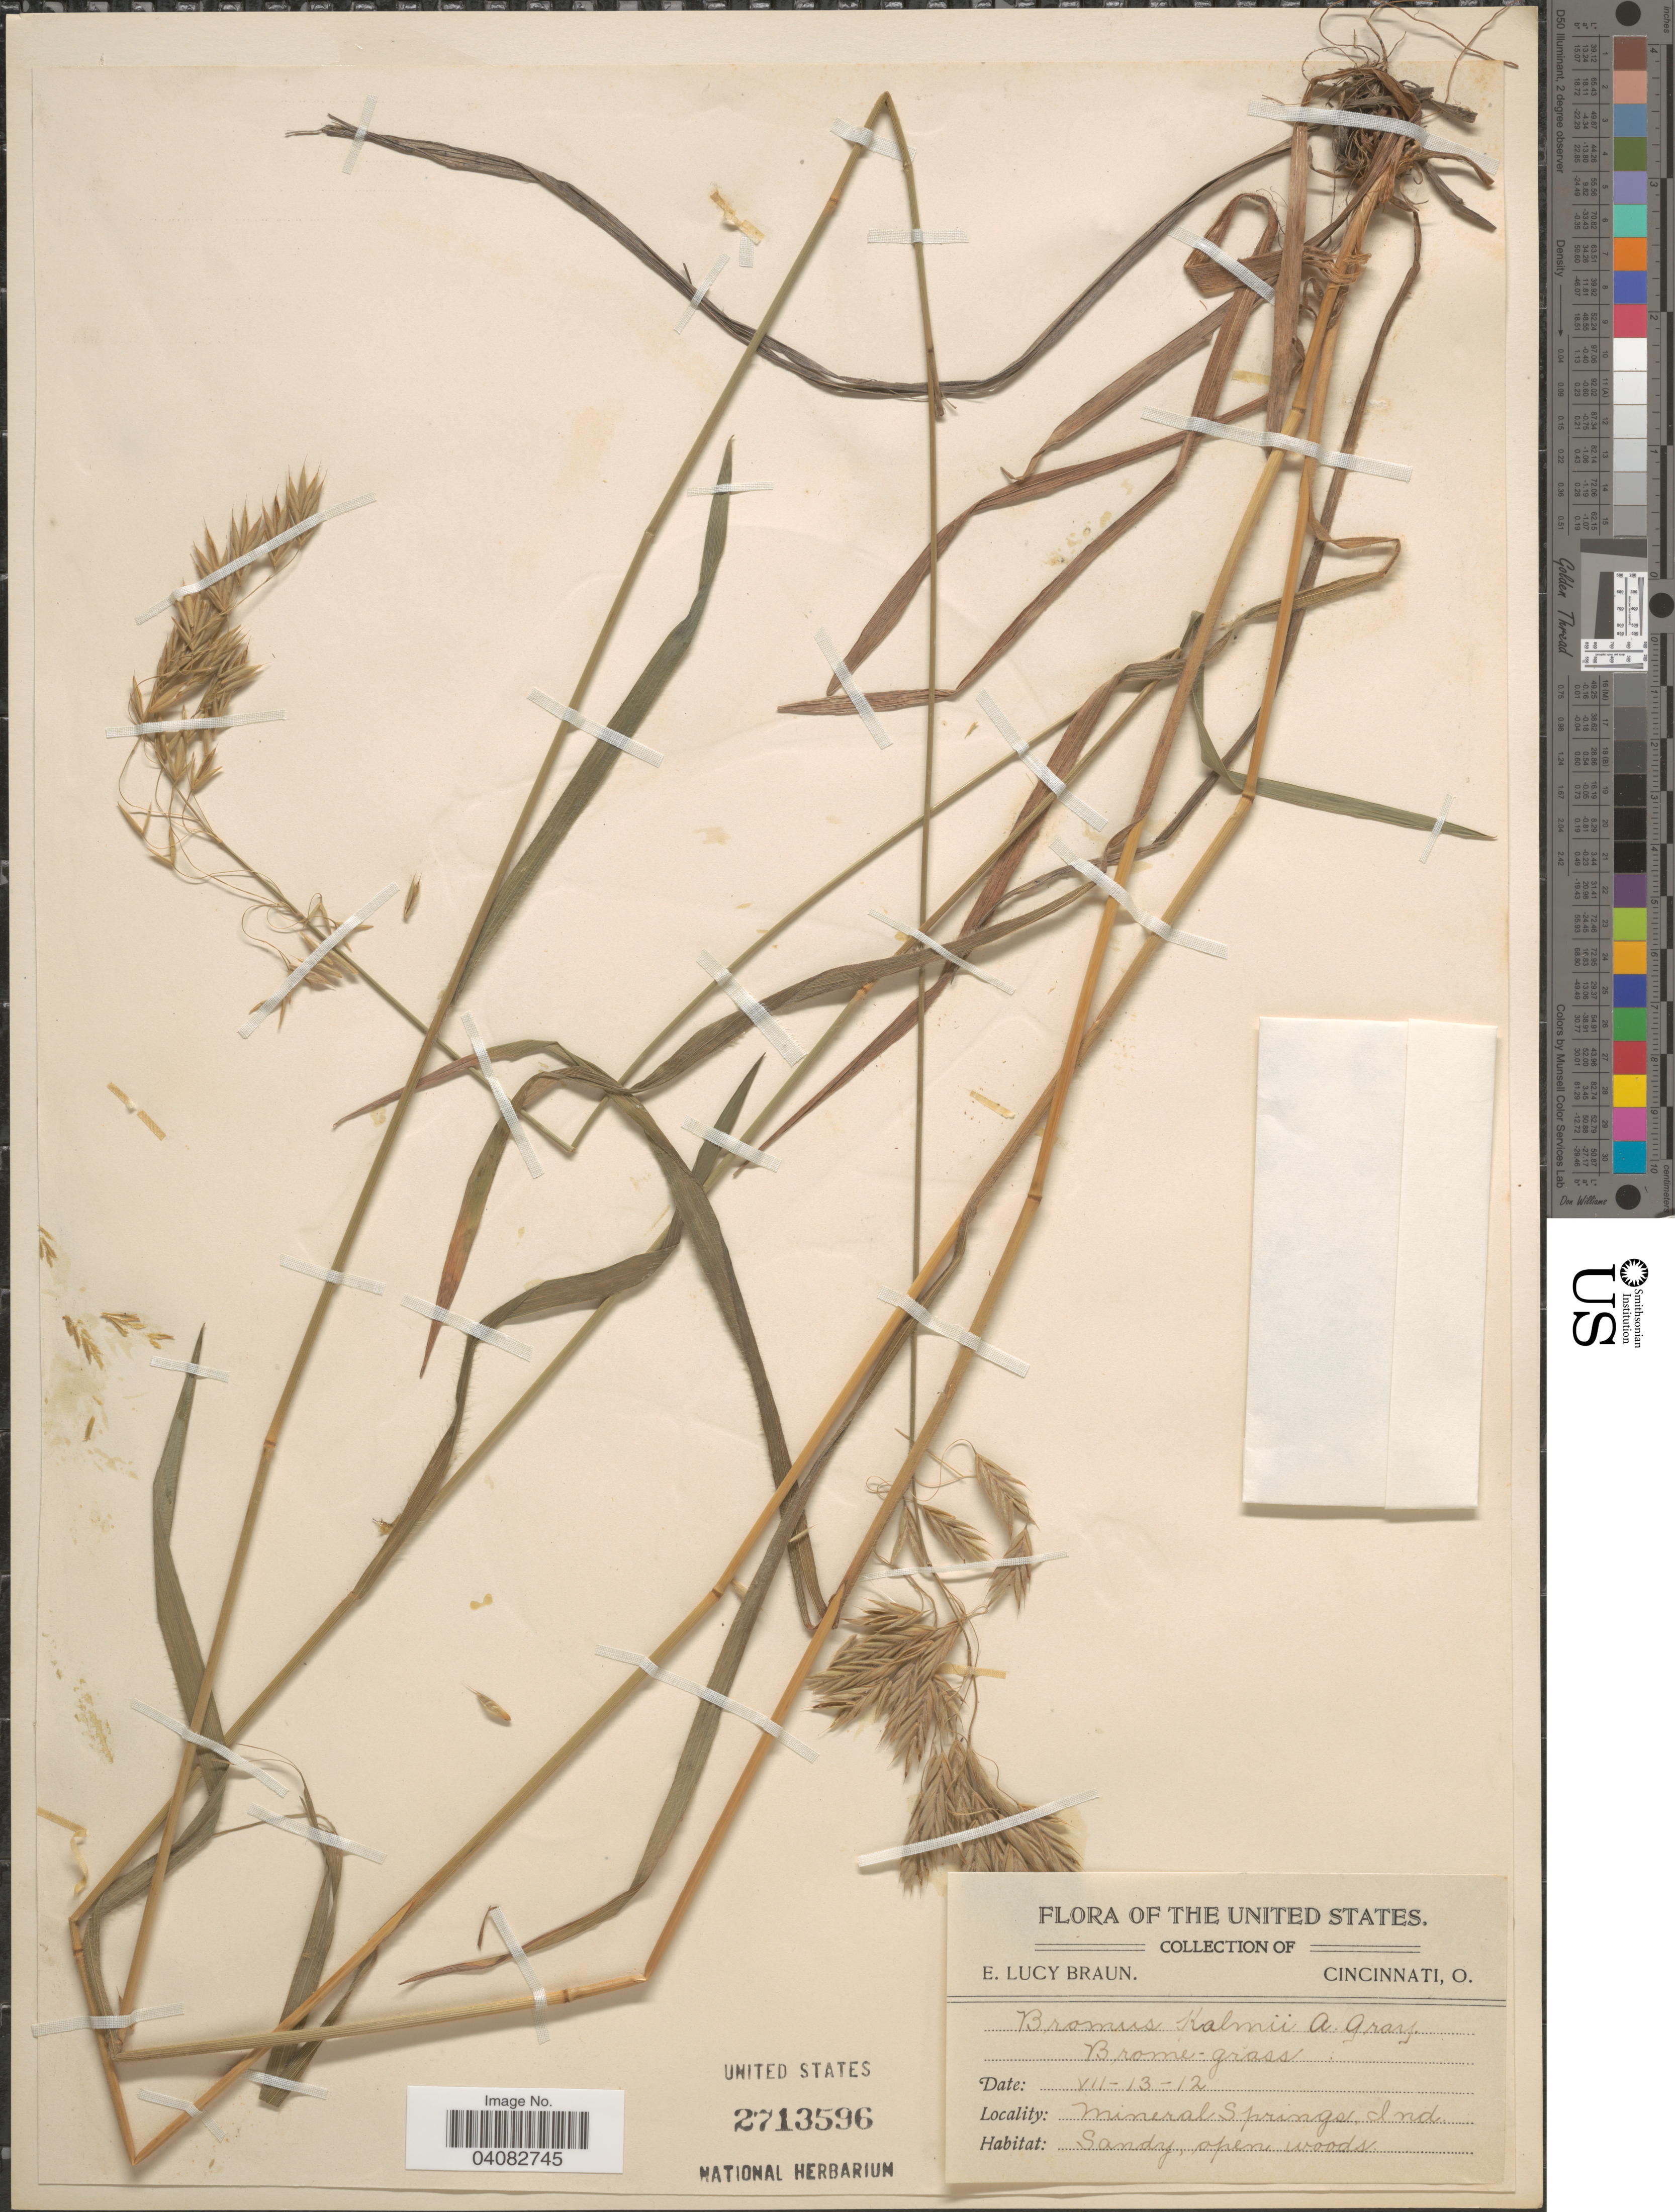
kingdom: Plantae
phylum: Tracheophyta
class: Liliopsida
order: Poales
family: Poaceae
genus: Bromus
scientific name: Bromus kalmii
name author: A. Gray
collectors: E. L. Braun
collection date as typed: Transcribed d/m/y: 13/7/12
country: United States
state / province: Indiana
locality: Mineral Springs. Sandy, open woods.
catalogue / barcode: US 2713596